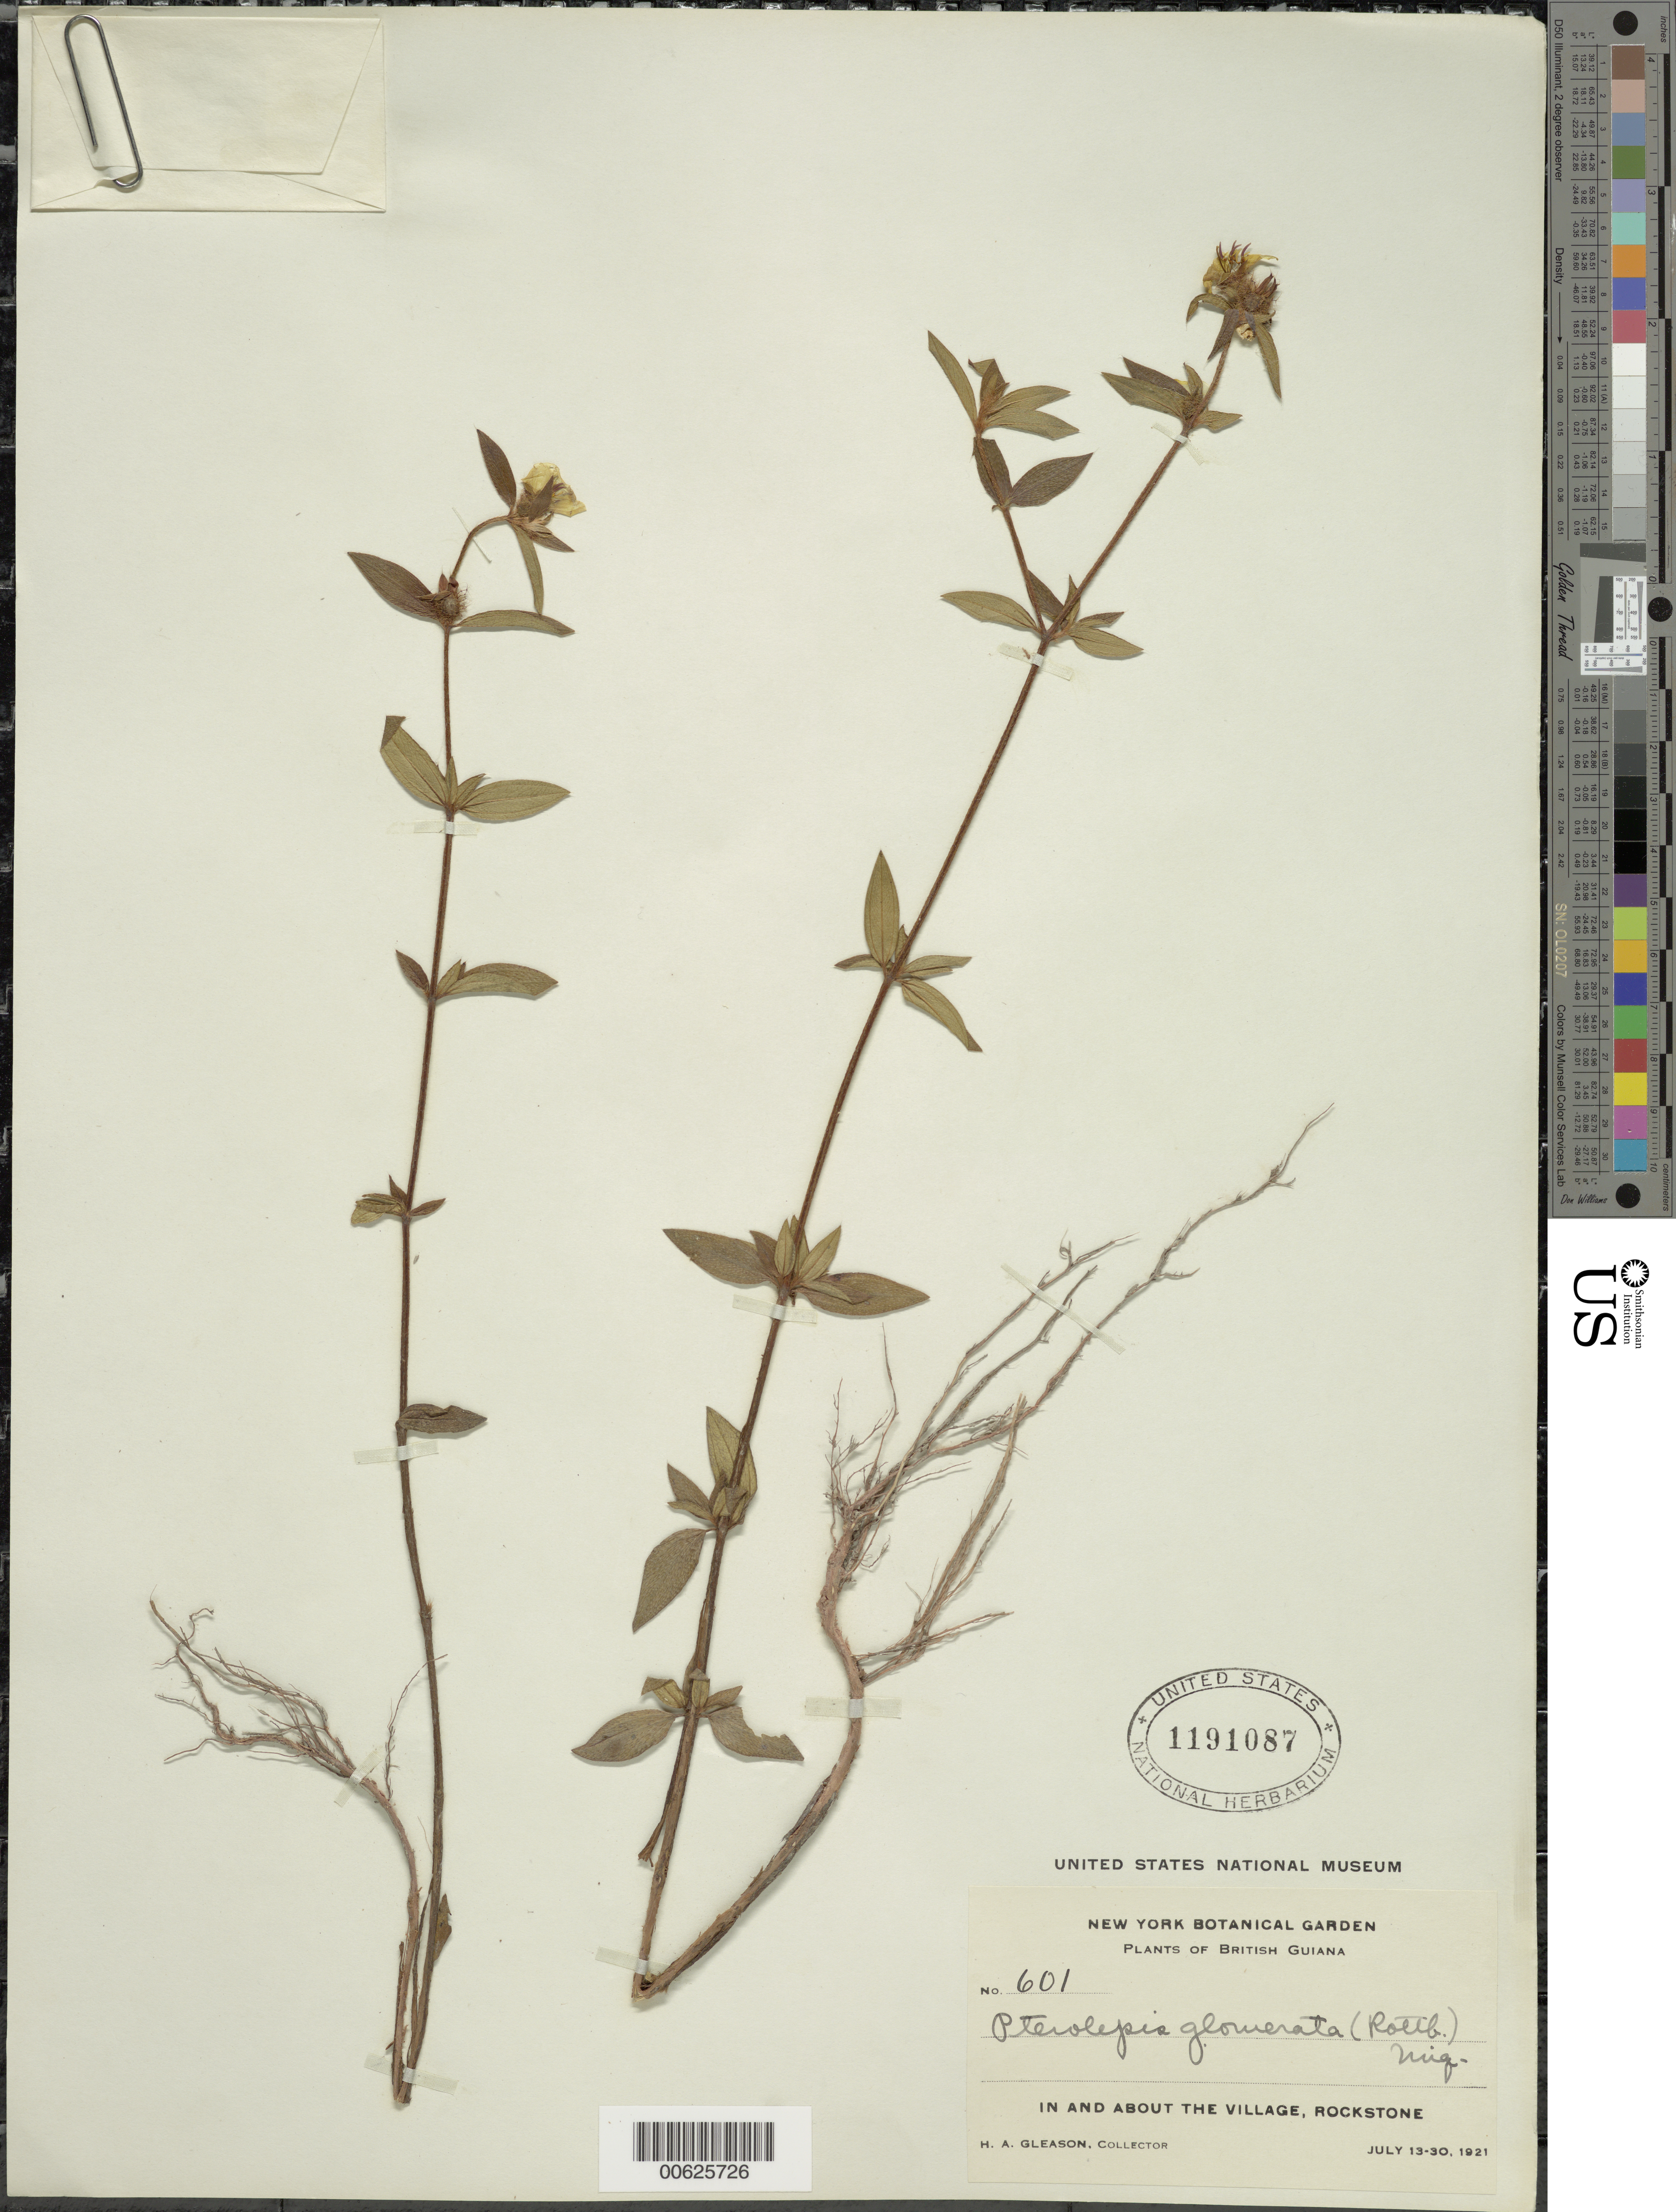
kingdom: Plantae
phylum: Tracheophyta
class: Magnoliopsida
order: Myrtales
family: Melastomataceae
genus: Pterolepis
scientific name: Pterolepis glomerata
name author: (Rottb.) Miq.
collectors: H. A. Gleason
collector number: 601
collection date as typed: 13-Jul-21 to 30-Jul-21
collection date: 1921-07-13/1921-07-30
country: Guyana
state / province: U. Demerara-Berbice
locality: Rockstone, in and about the village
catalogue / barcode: US 1191087